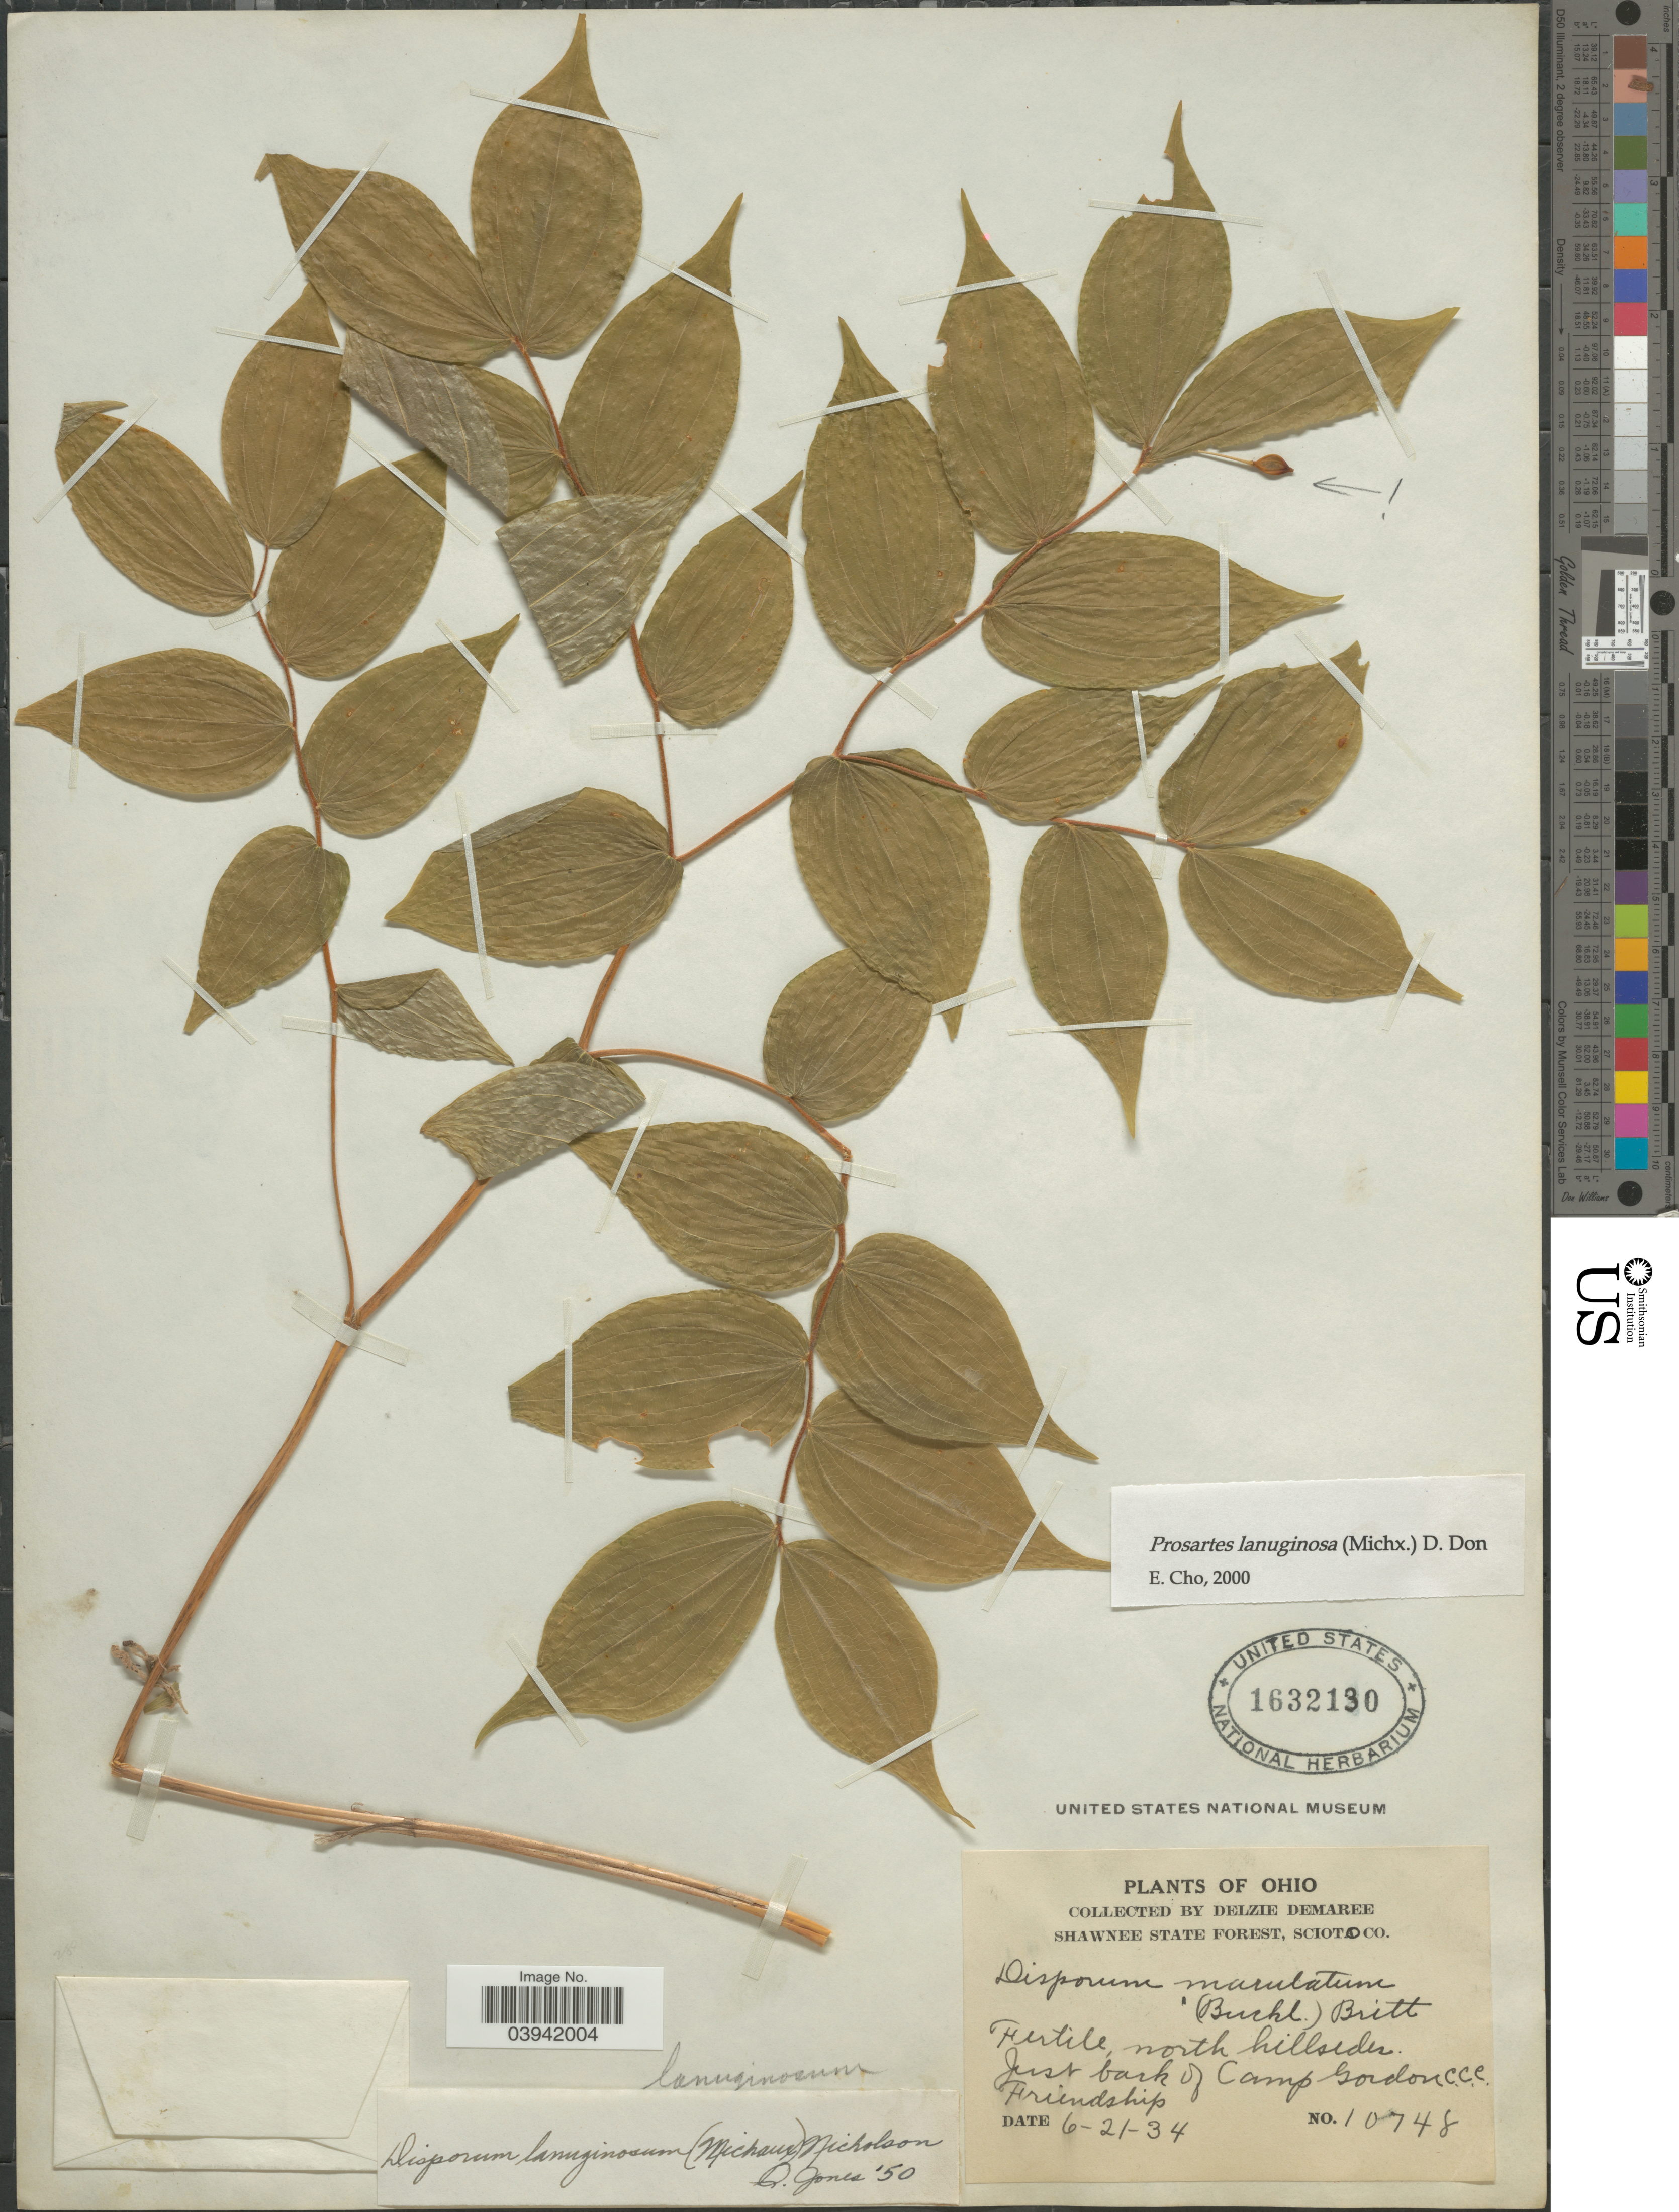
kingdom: Plantae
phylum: Tracheophyta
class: Liliopsida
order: Liliales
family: Liliaceae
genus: Prosartes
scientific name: Prosartes lanuginosa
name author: D. Don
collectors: D. Demaree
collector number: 10748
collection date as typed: Transcribed d/m/y: 21/6/34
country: United States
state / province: Ohio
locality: Shawnee State Forest, Scioto Co. Just bark of camp Gordon C.C.E. Friendship.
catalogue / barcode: US 1632130